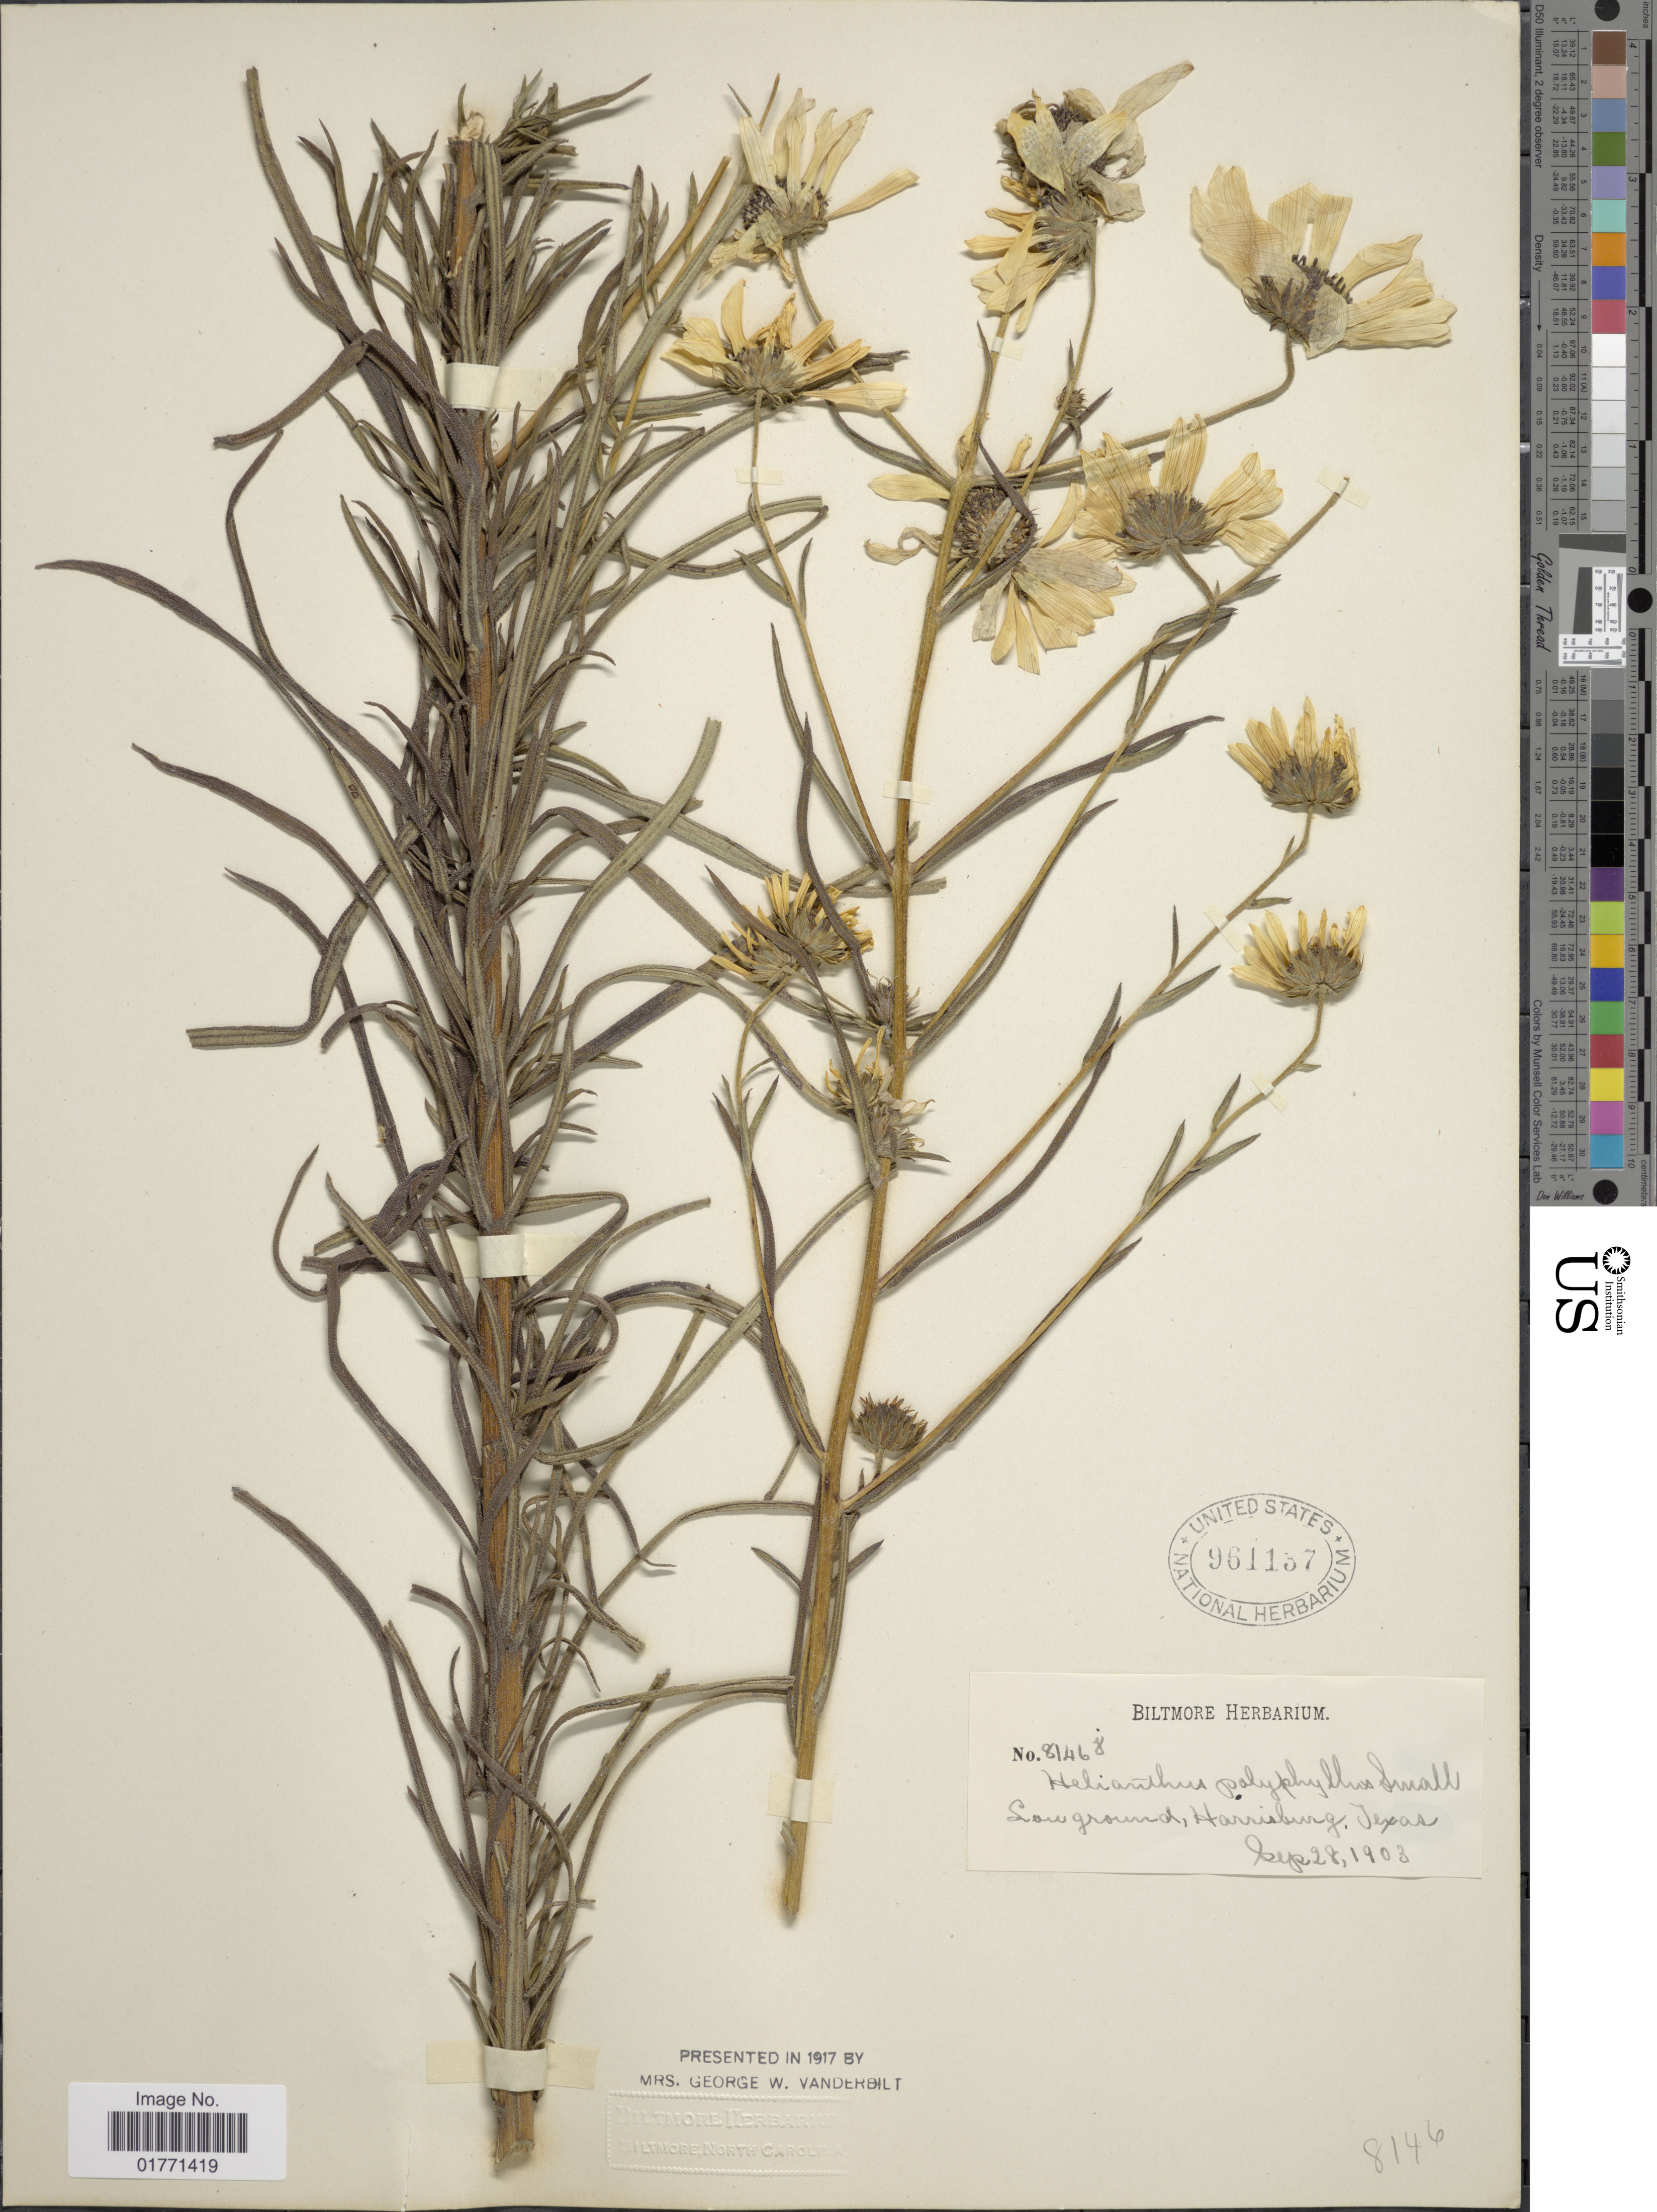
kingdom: Plantae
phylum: Tracheophyta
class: Magnoliopsida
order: Asterales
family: Asteraceae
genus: Helianthus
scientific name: Helianthus polyphyllus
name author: Small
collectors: ex herb. Biltmore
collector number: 8146j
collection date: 1903-09-28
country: United States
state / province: Texas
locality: Low ground, Harrisburg.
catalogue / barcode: US 961137